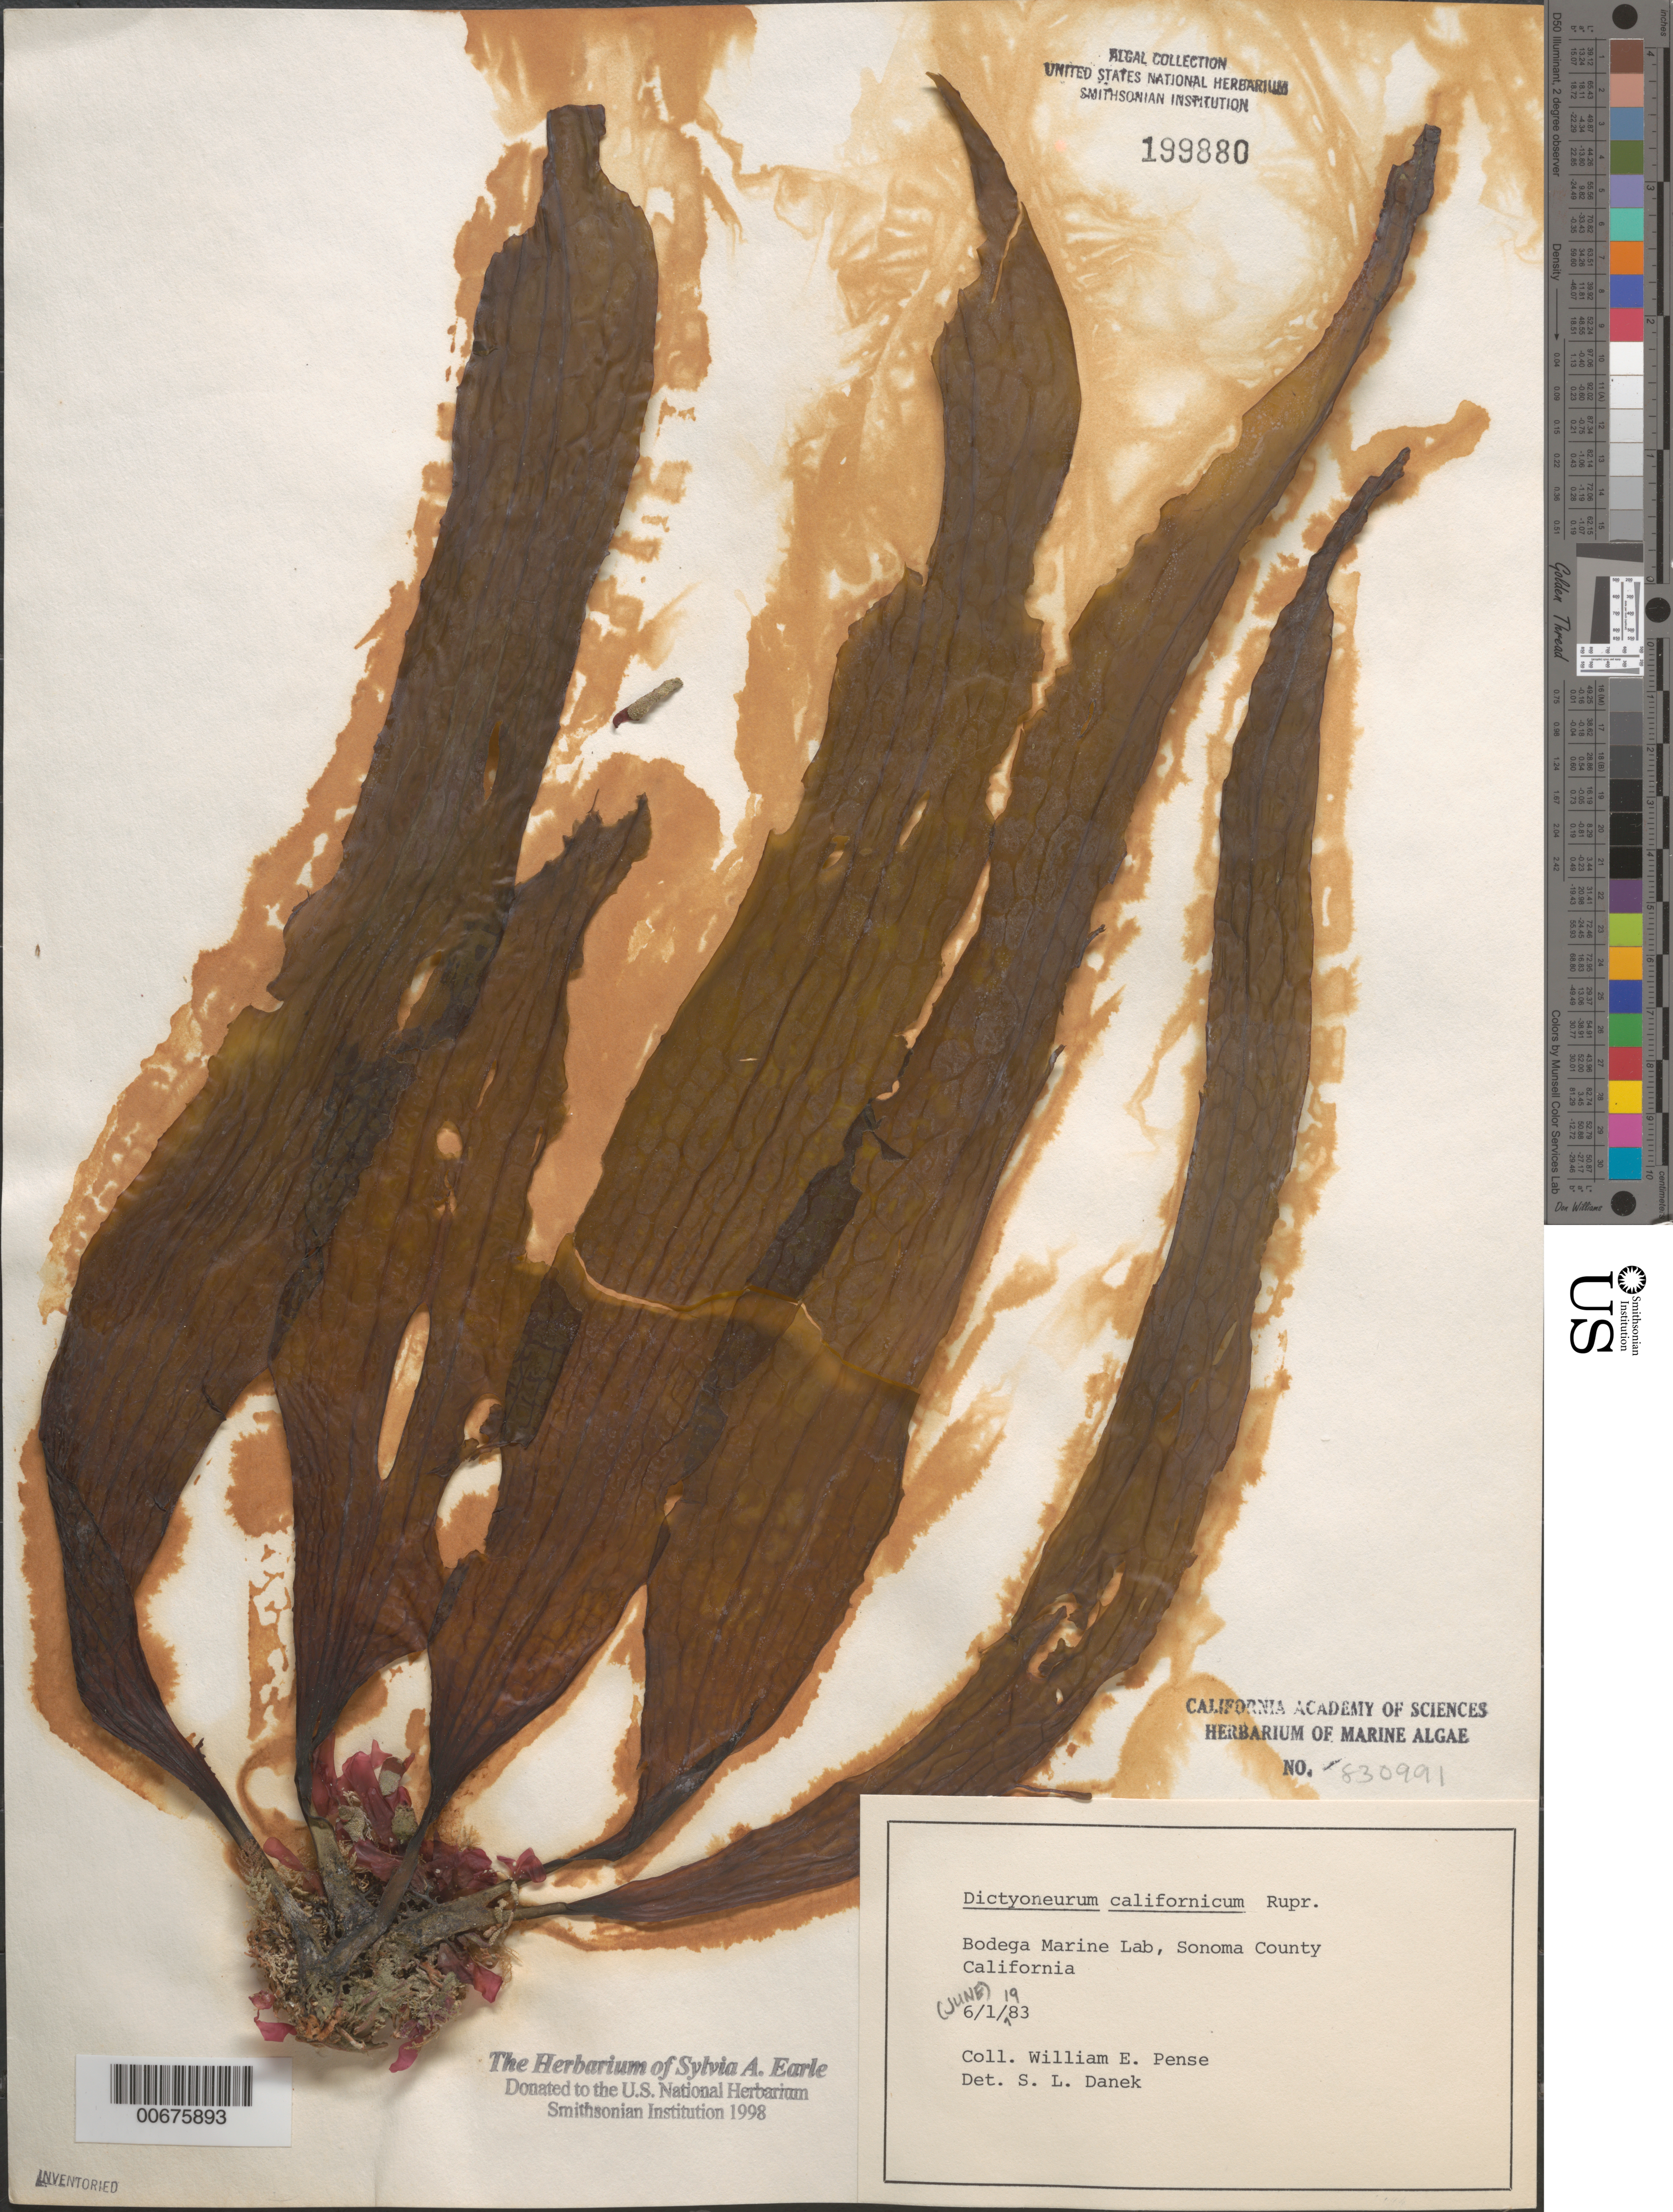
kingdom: Chromista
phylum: Ochrophyta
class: Phaeophyceae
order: Laminariales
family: Costariaceae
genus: Dictyoneurum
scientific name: Dictyoneurum californicum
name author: Rupr.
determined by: Danek, S. L.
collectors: W. Pense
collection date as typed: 01 Jun 1983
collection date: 1983-06-01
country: United States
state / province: California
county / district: Sonoma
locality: Bodega Marine Laboratory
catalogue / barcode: US 199880